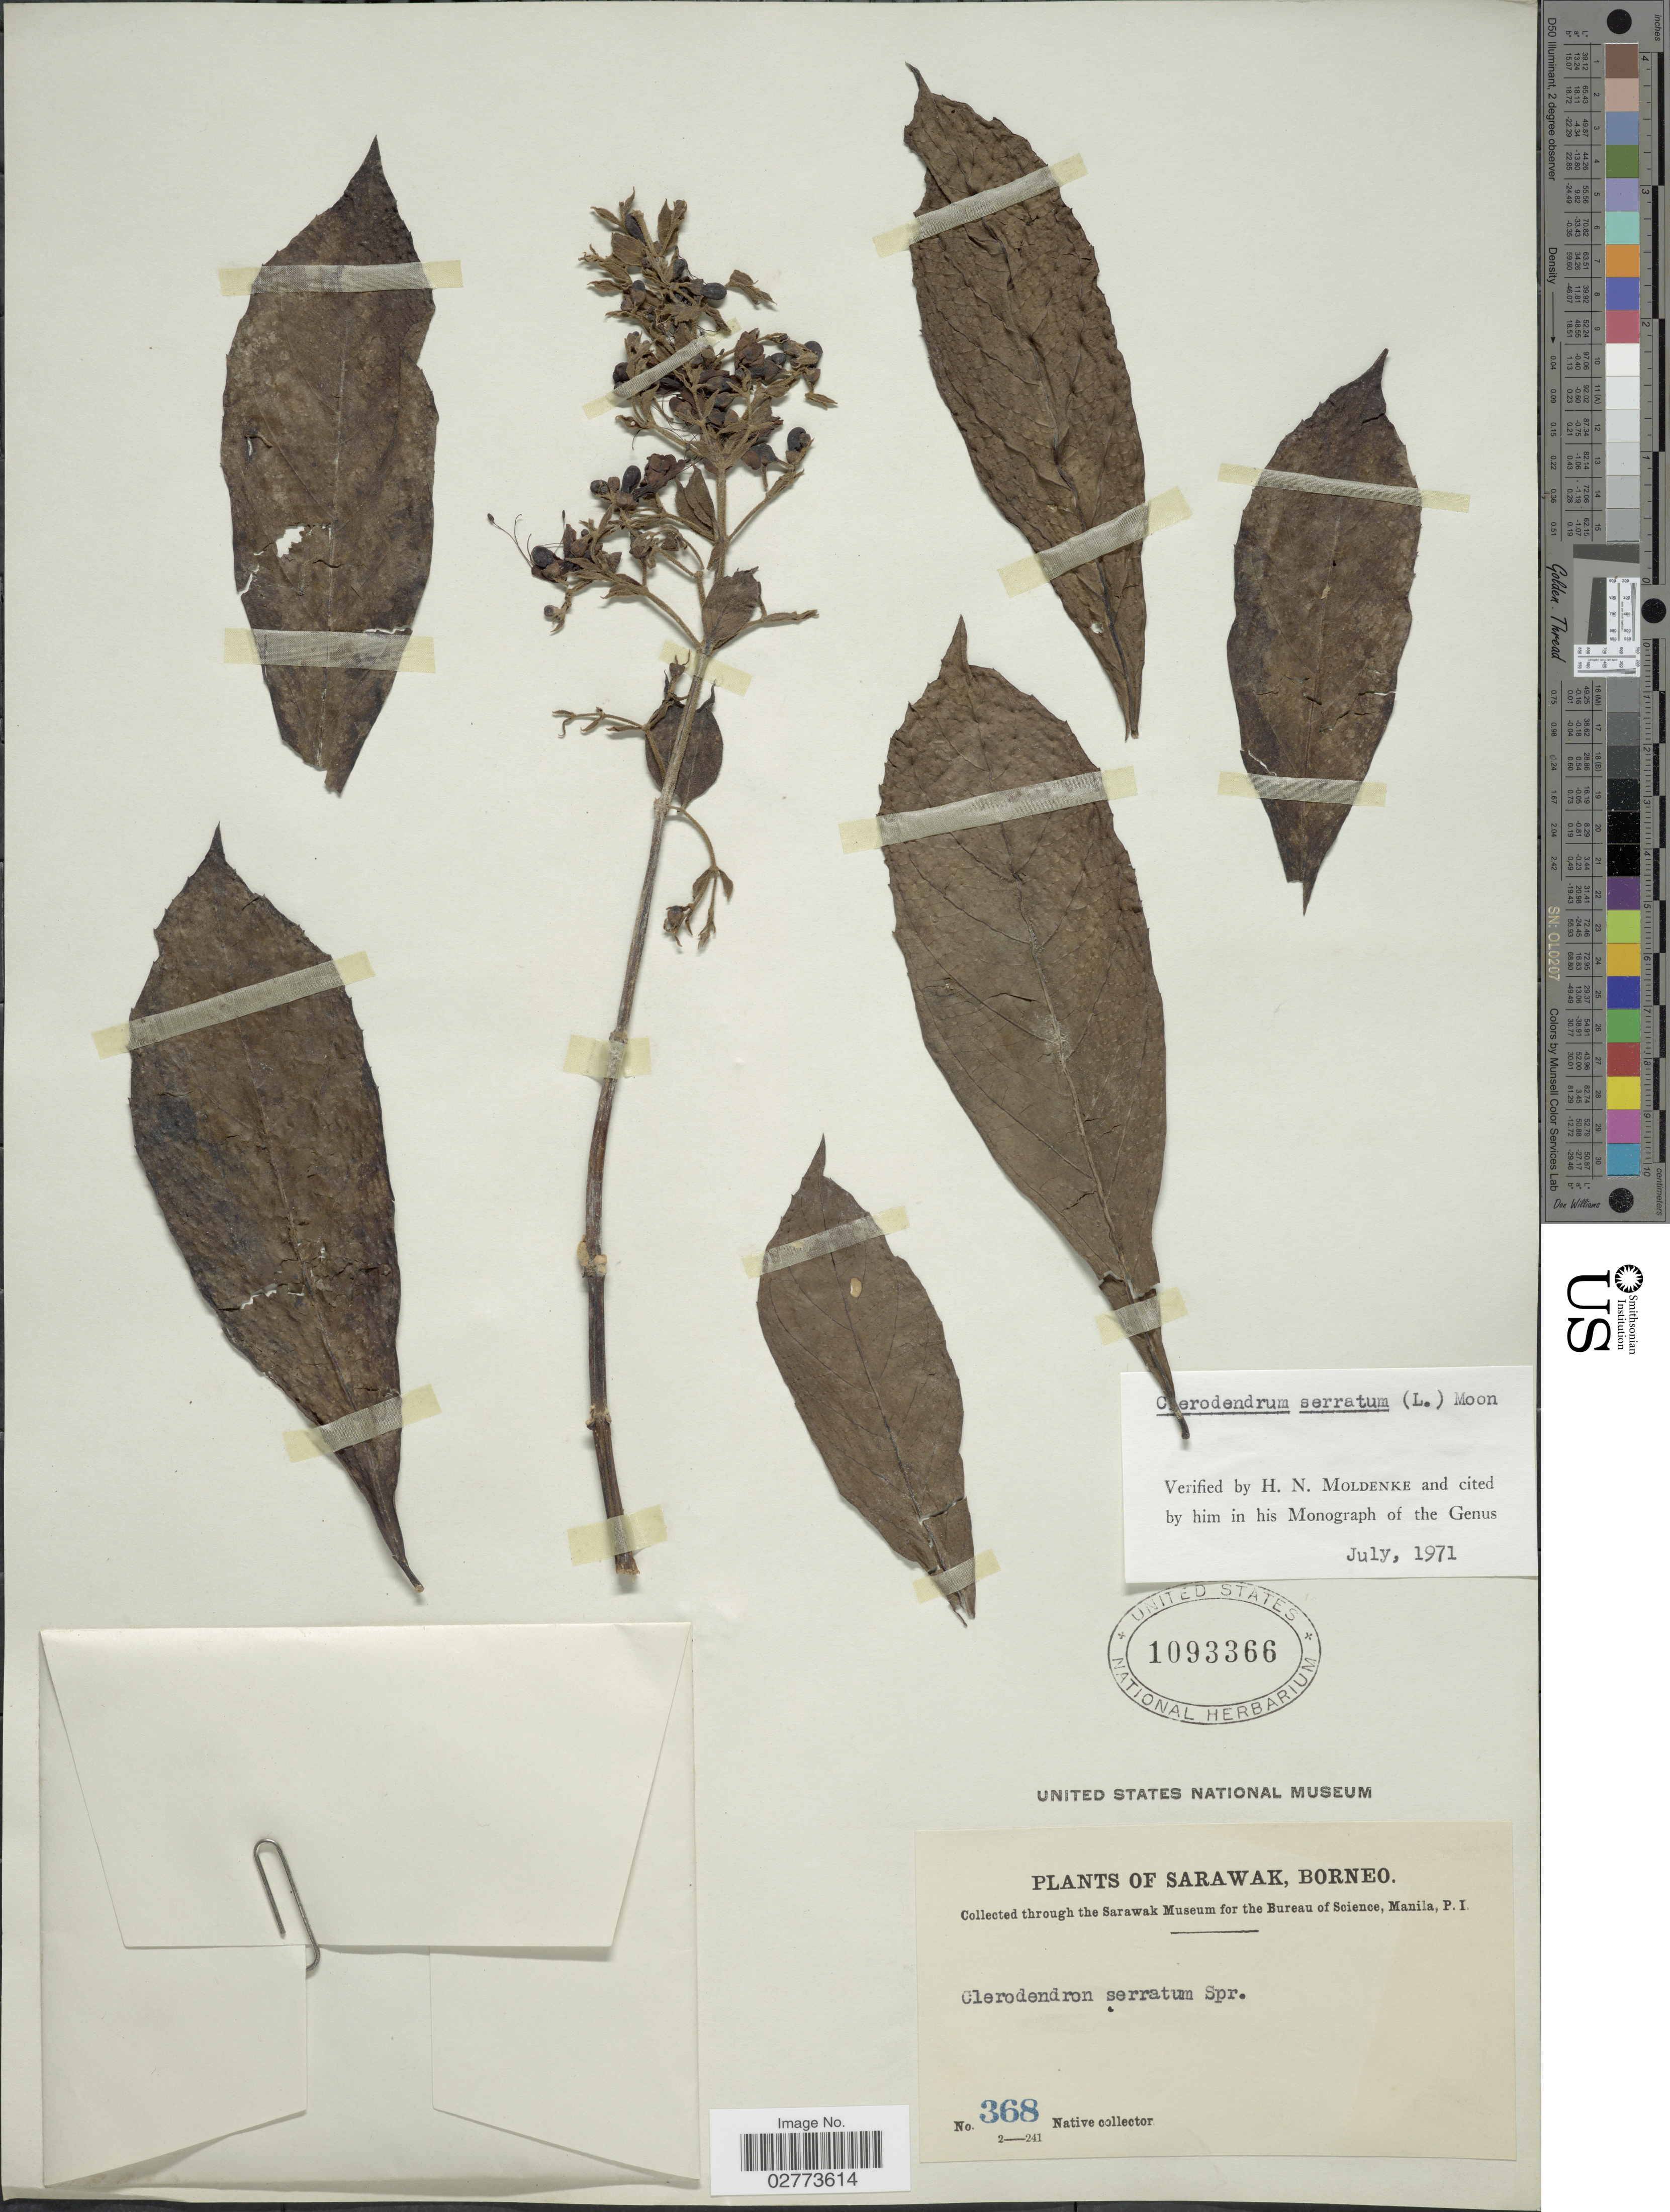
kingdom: Plantae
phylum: Tracheophyta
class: Magnoliopsida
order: Lamiales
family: Lamiaceae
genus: Clerodendrum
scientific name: Clerodendrum serratum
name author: (L.) Moon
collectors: Native collector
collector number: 368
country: Malaysia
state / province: Sarawak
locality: Borneo.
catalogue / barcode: US 1093366